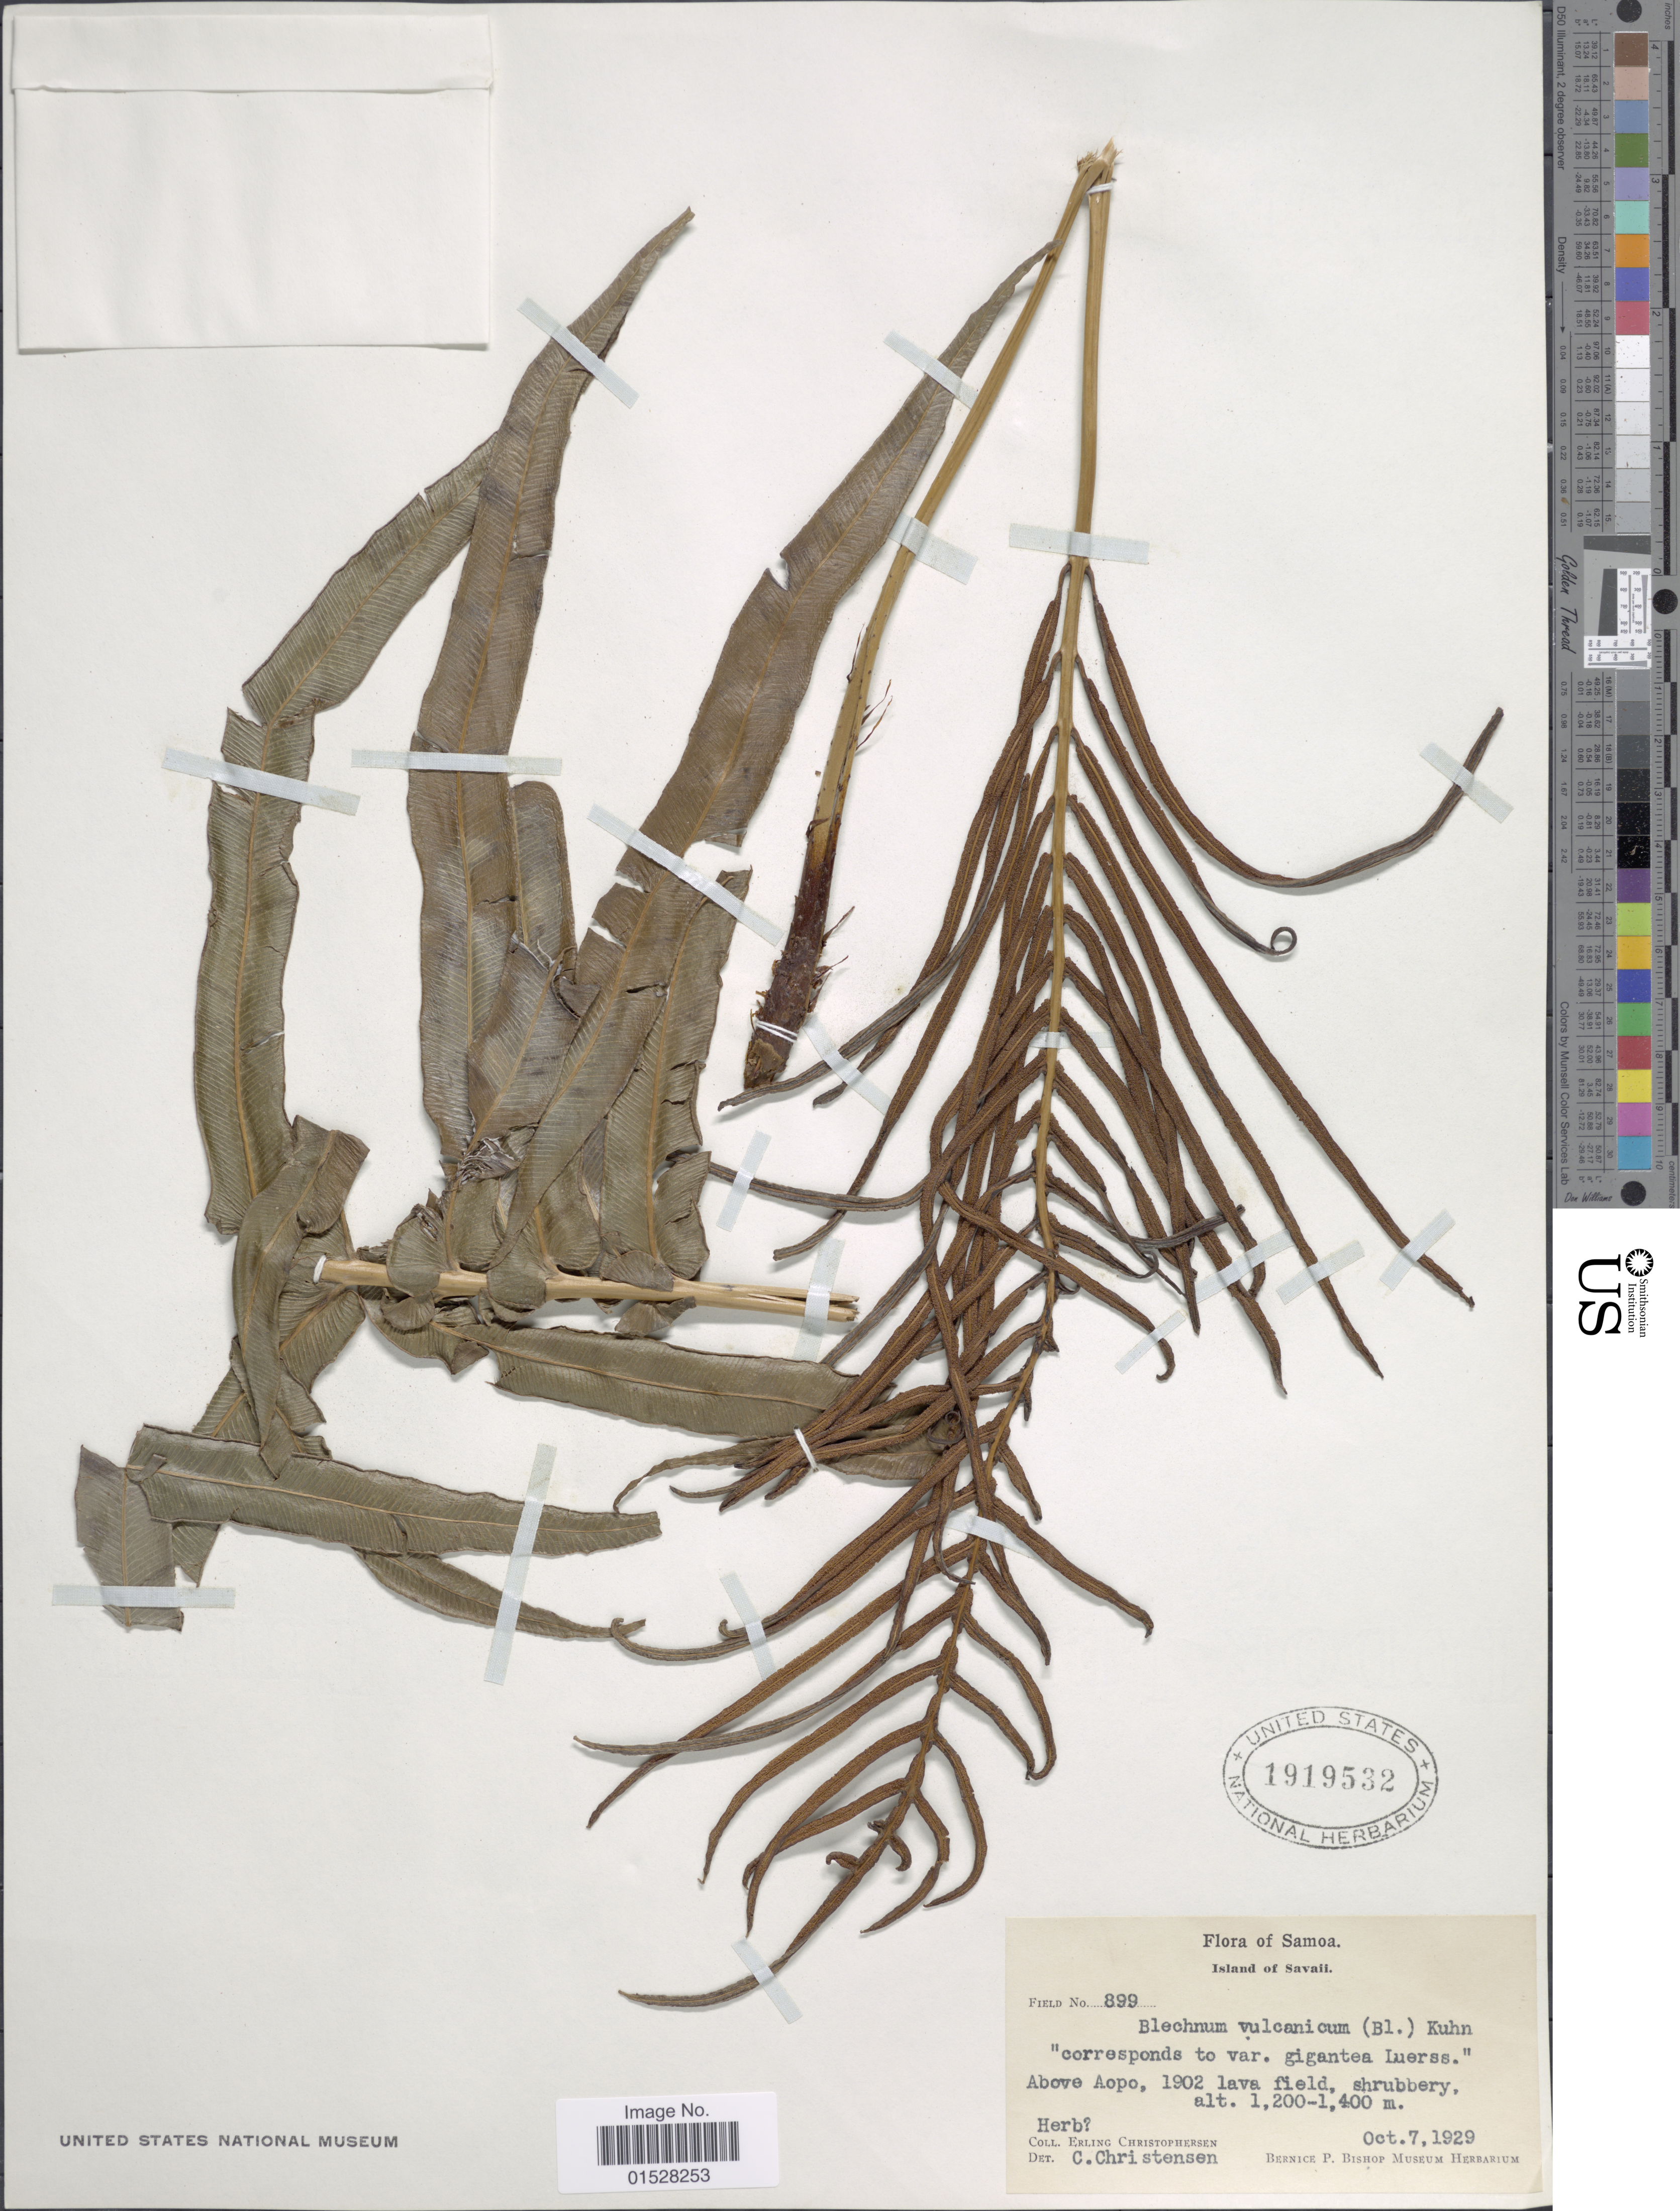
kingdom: Plantae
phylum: Tracheophyta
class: Polypodiopsida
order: Polypodiales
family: Blechnaceae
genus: Blechnum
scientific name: Blechnum vulcanicum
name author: (Blume) Kuhn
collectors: E. Christophersen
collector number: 899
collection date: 1929-10-07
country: Samoa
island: Savai'i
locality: Savaii, above Aopo, 1902 lava field, shrubbery.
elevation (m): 1200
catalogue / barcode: US 1919532